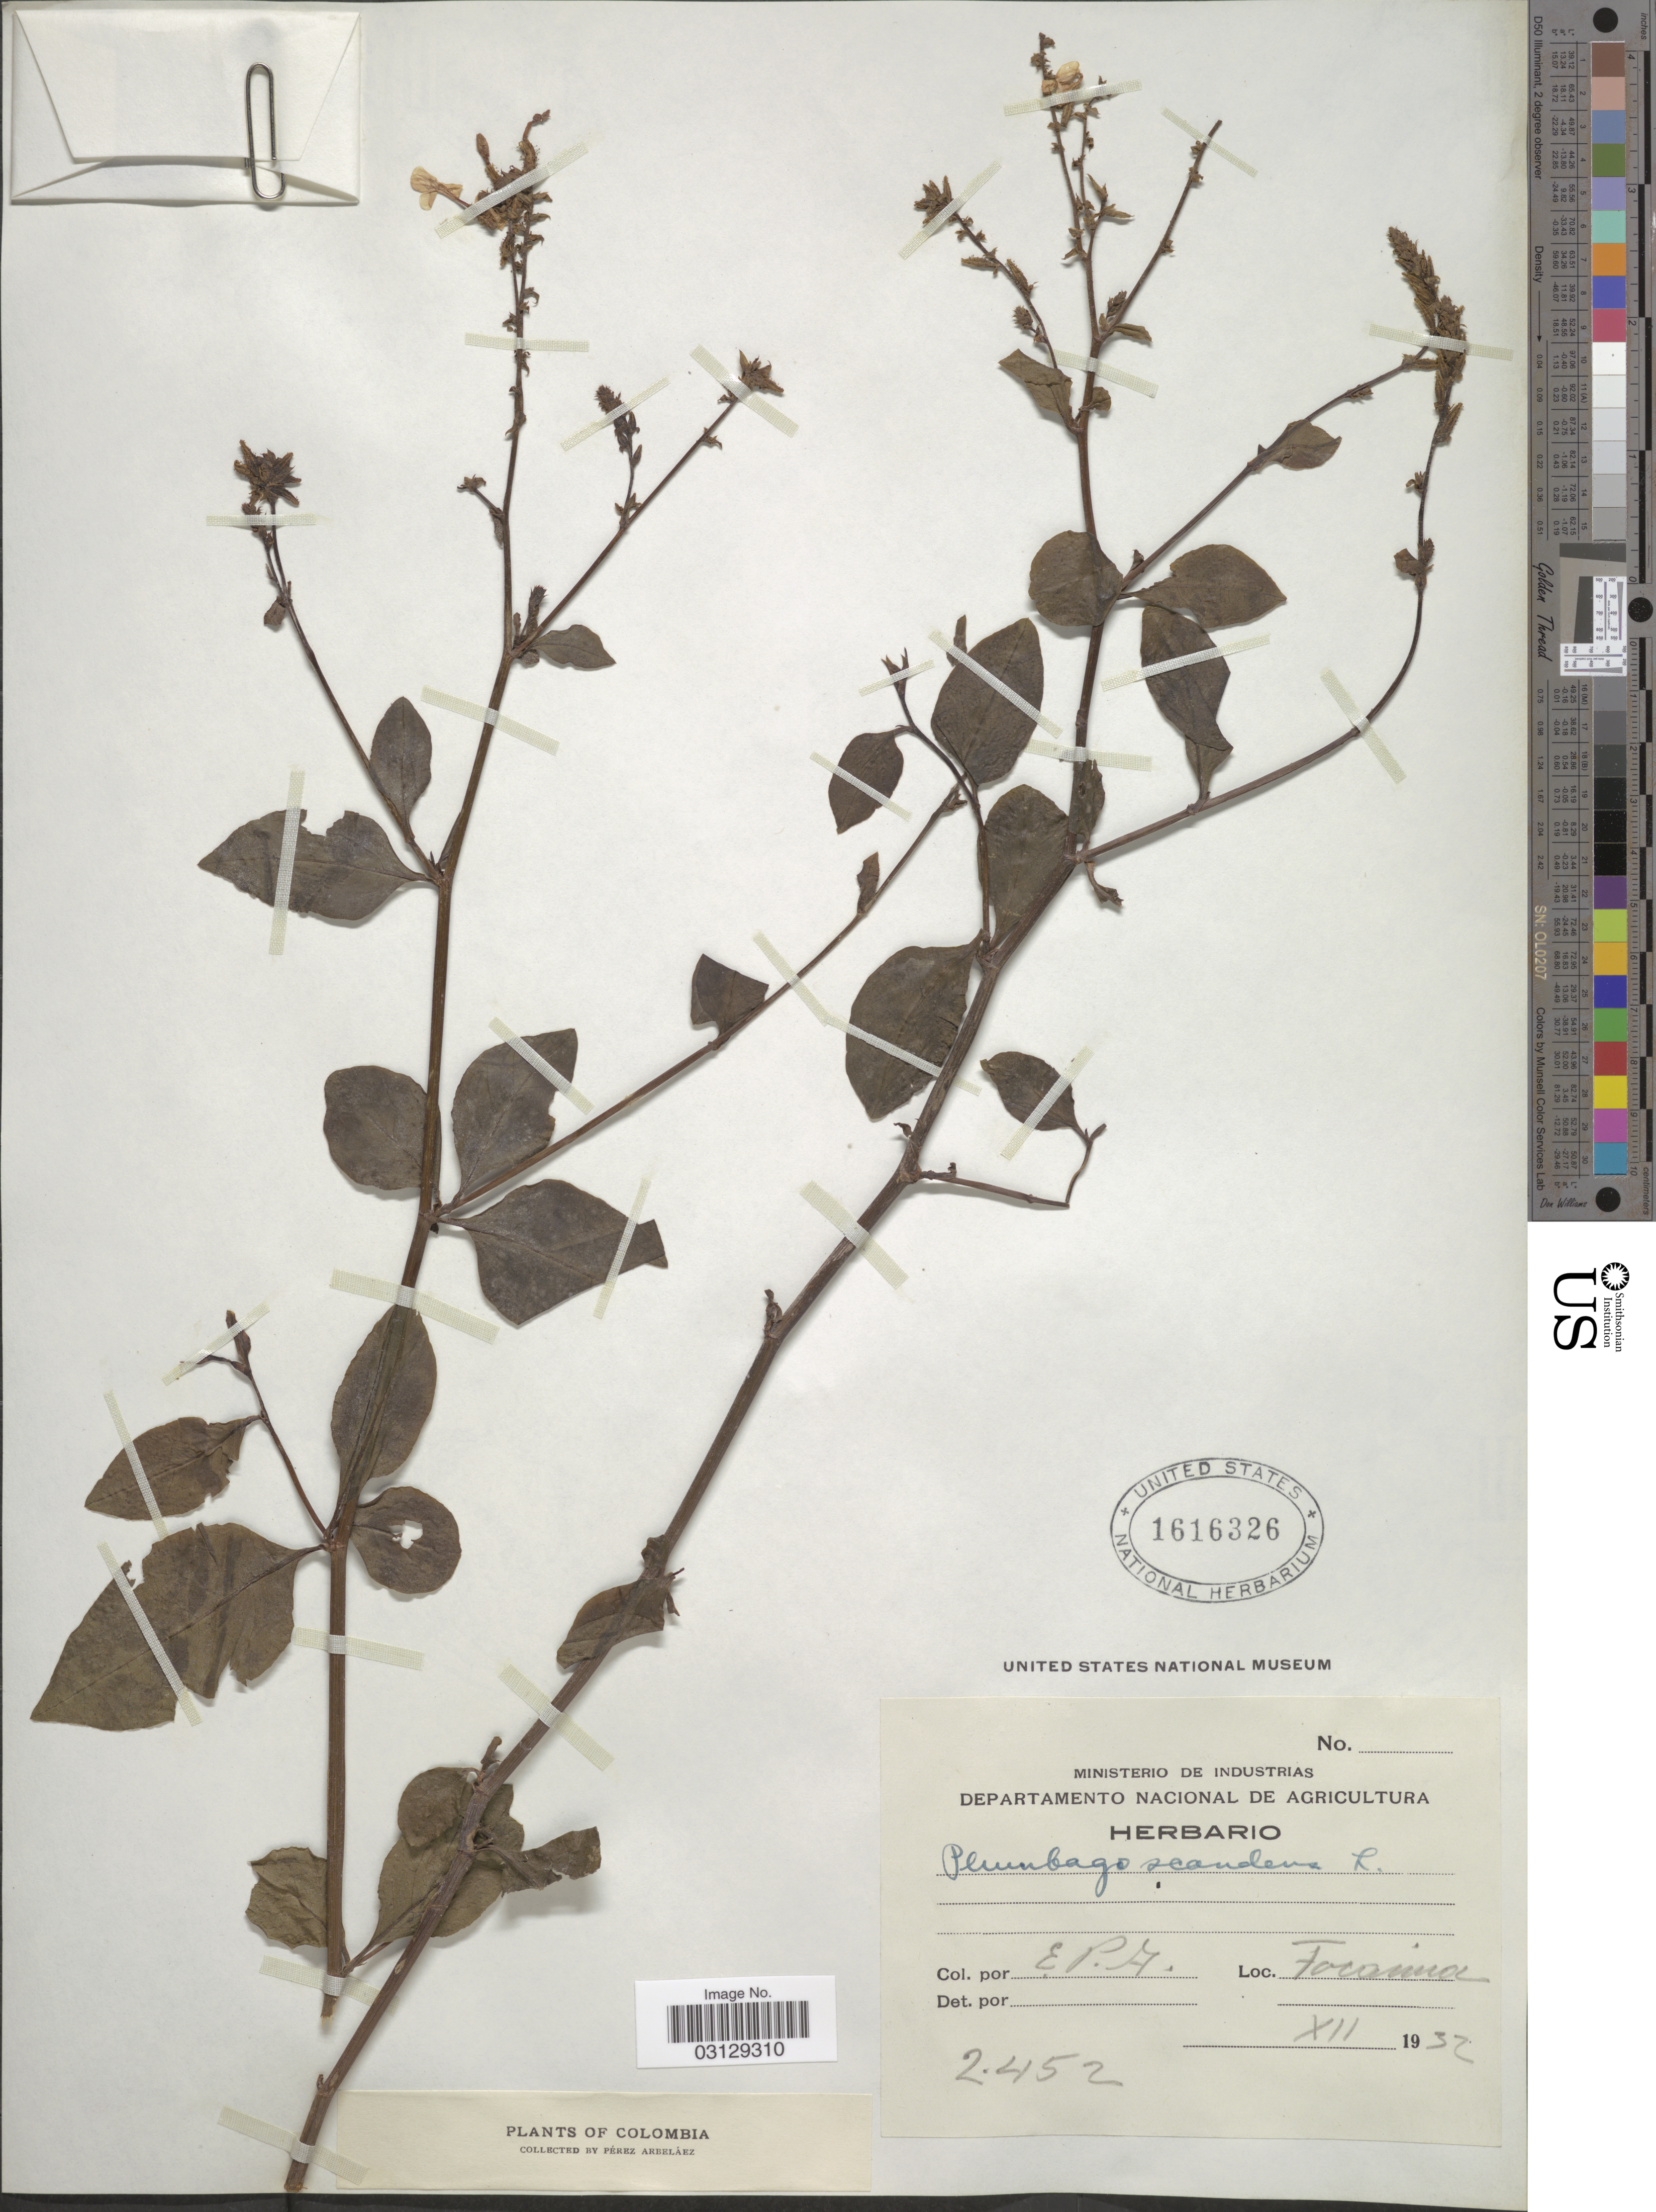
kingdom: Plantae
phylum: Tracheophyta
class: Magnoliopsida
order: Caryophyllales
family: Plumbaginaceae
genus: Plumbago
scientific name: Plumbago scandens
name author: L.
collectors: E. Pérez Arbeláez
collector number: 2452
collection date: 1932-12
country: Colombia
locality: Tocaima.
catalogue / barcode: US 1616326